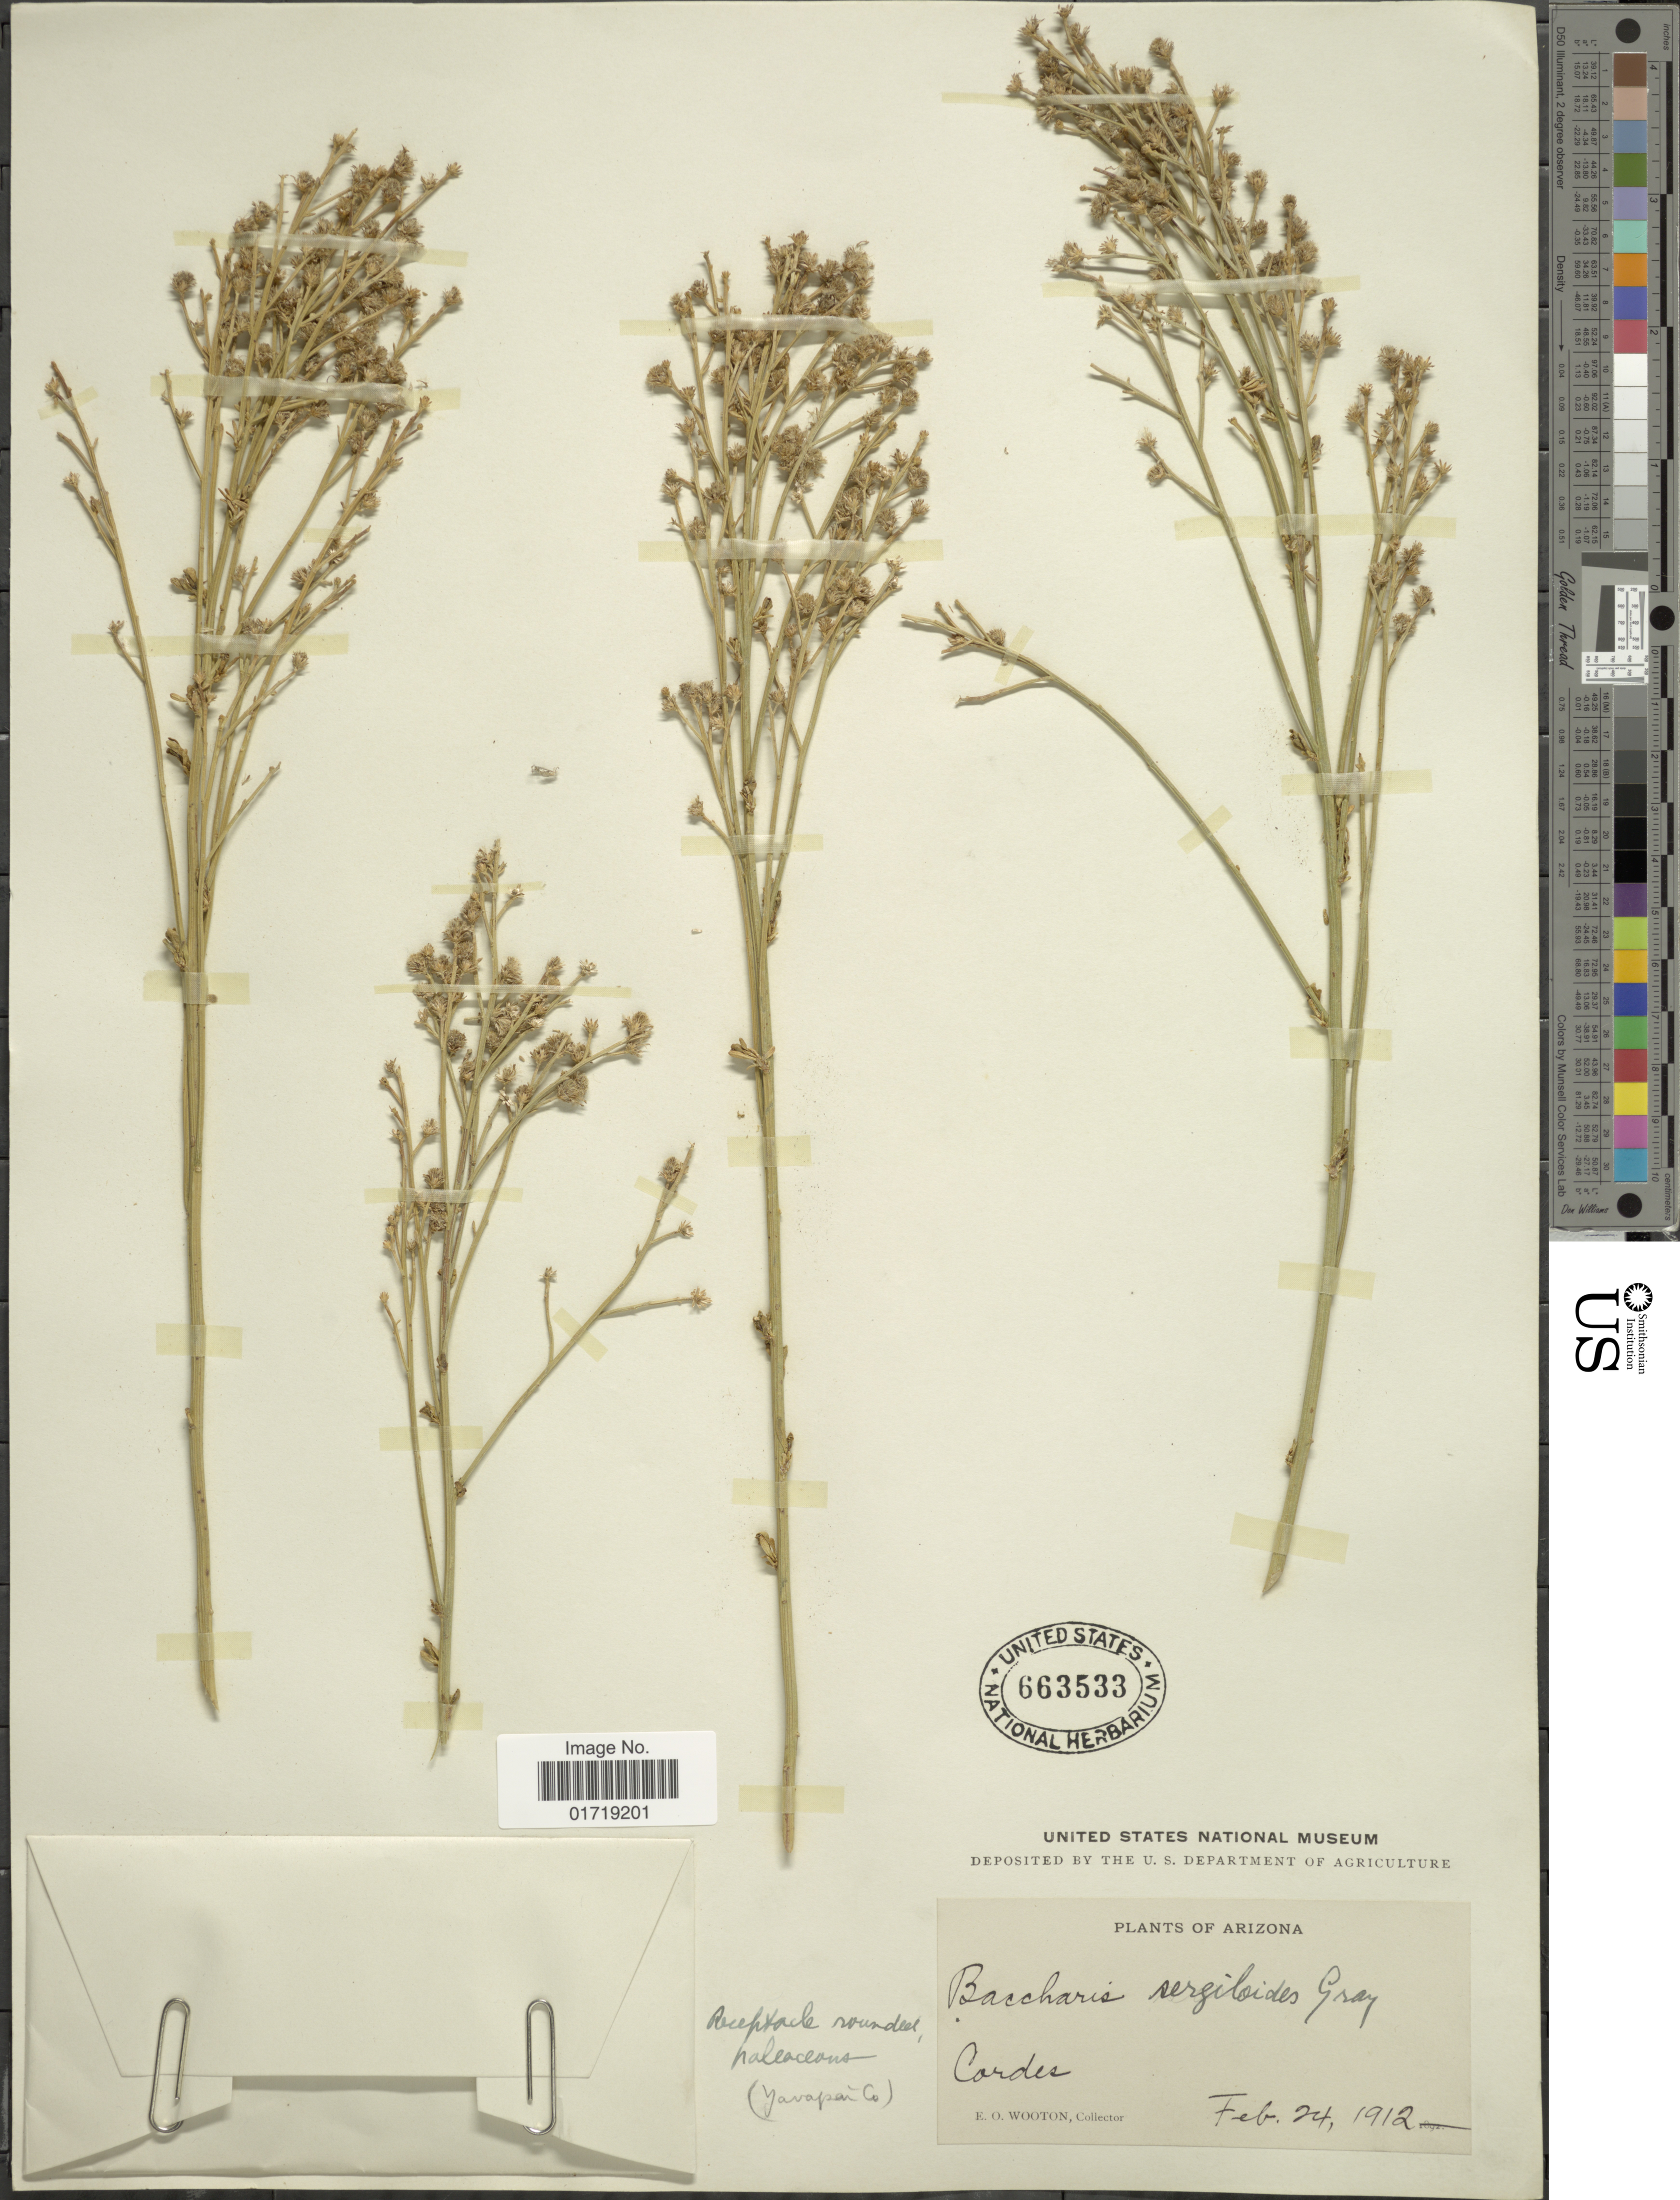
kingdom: Plantae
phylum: Tracheophyta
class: Magnoliopsida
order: Asterales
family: Asteraceae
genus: Baccharis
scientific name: Baccharis sergiloides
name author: A. Gray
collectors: E. O. Wooton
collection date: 1912-02-24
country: United States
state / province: Arizona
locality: Cordes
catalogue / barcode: US 663533